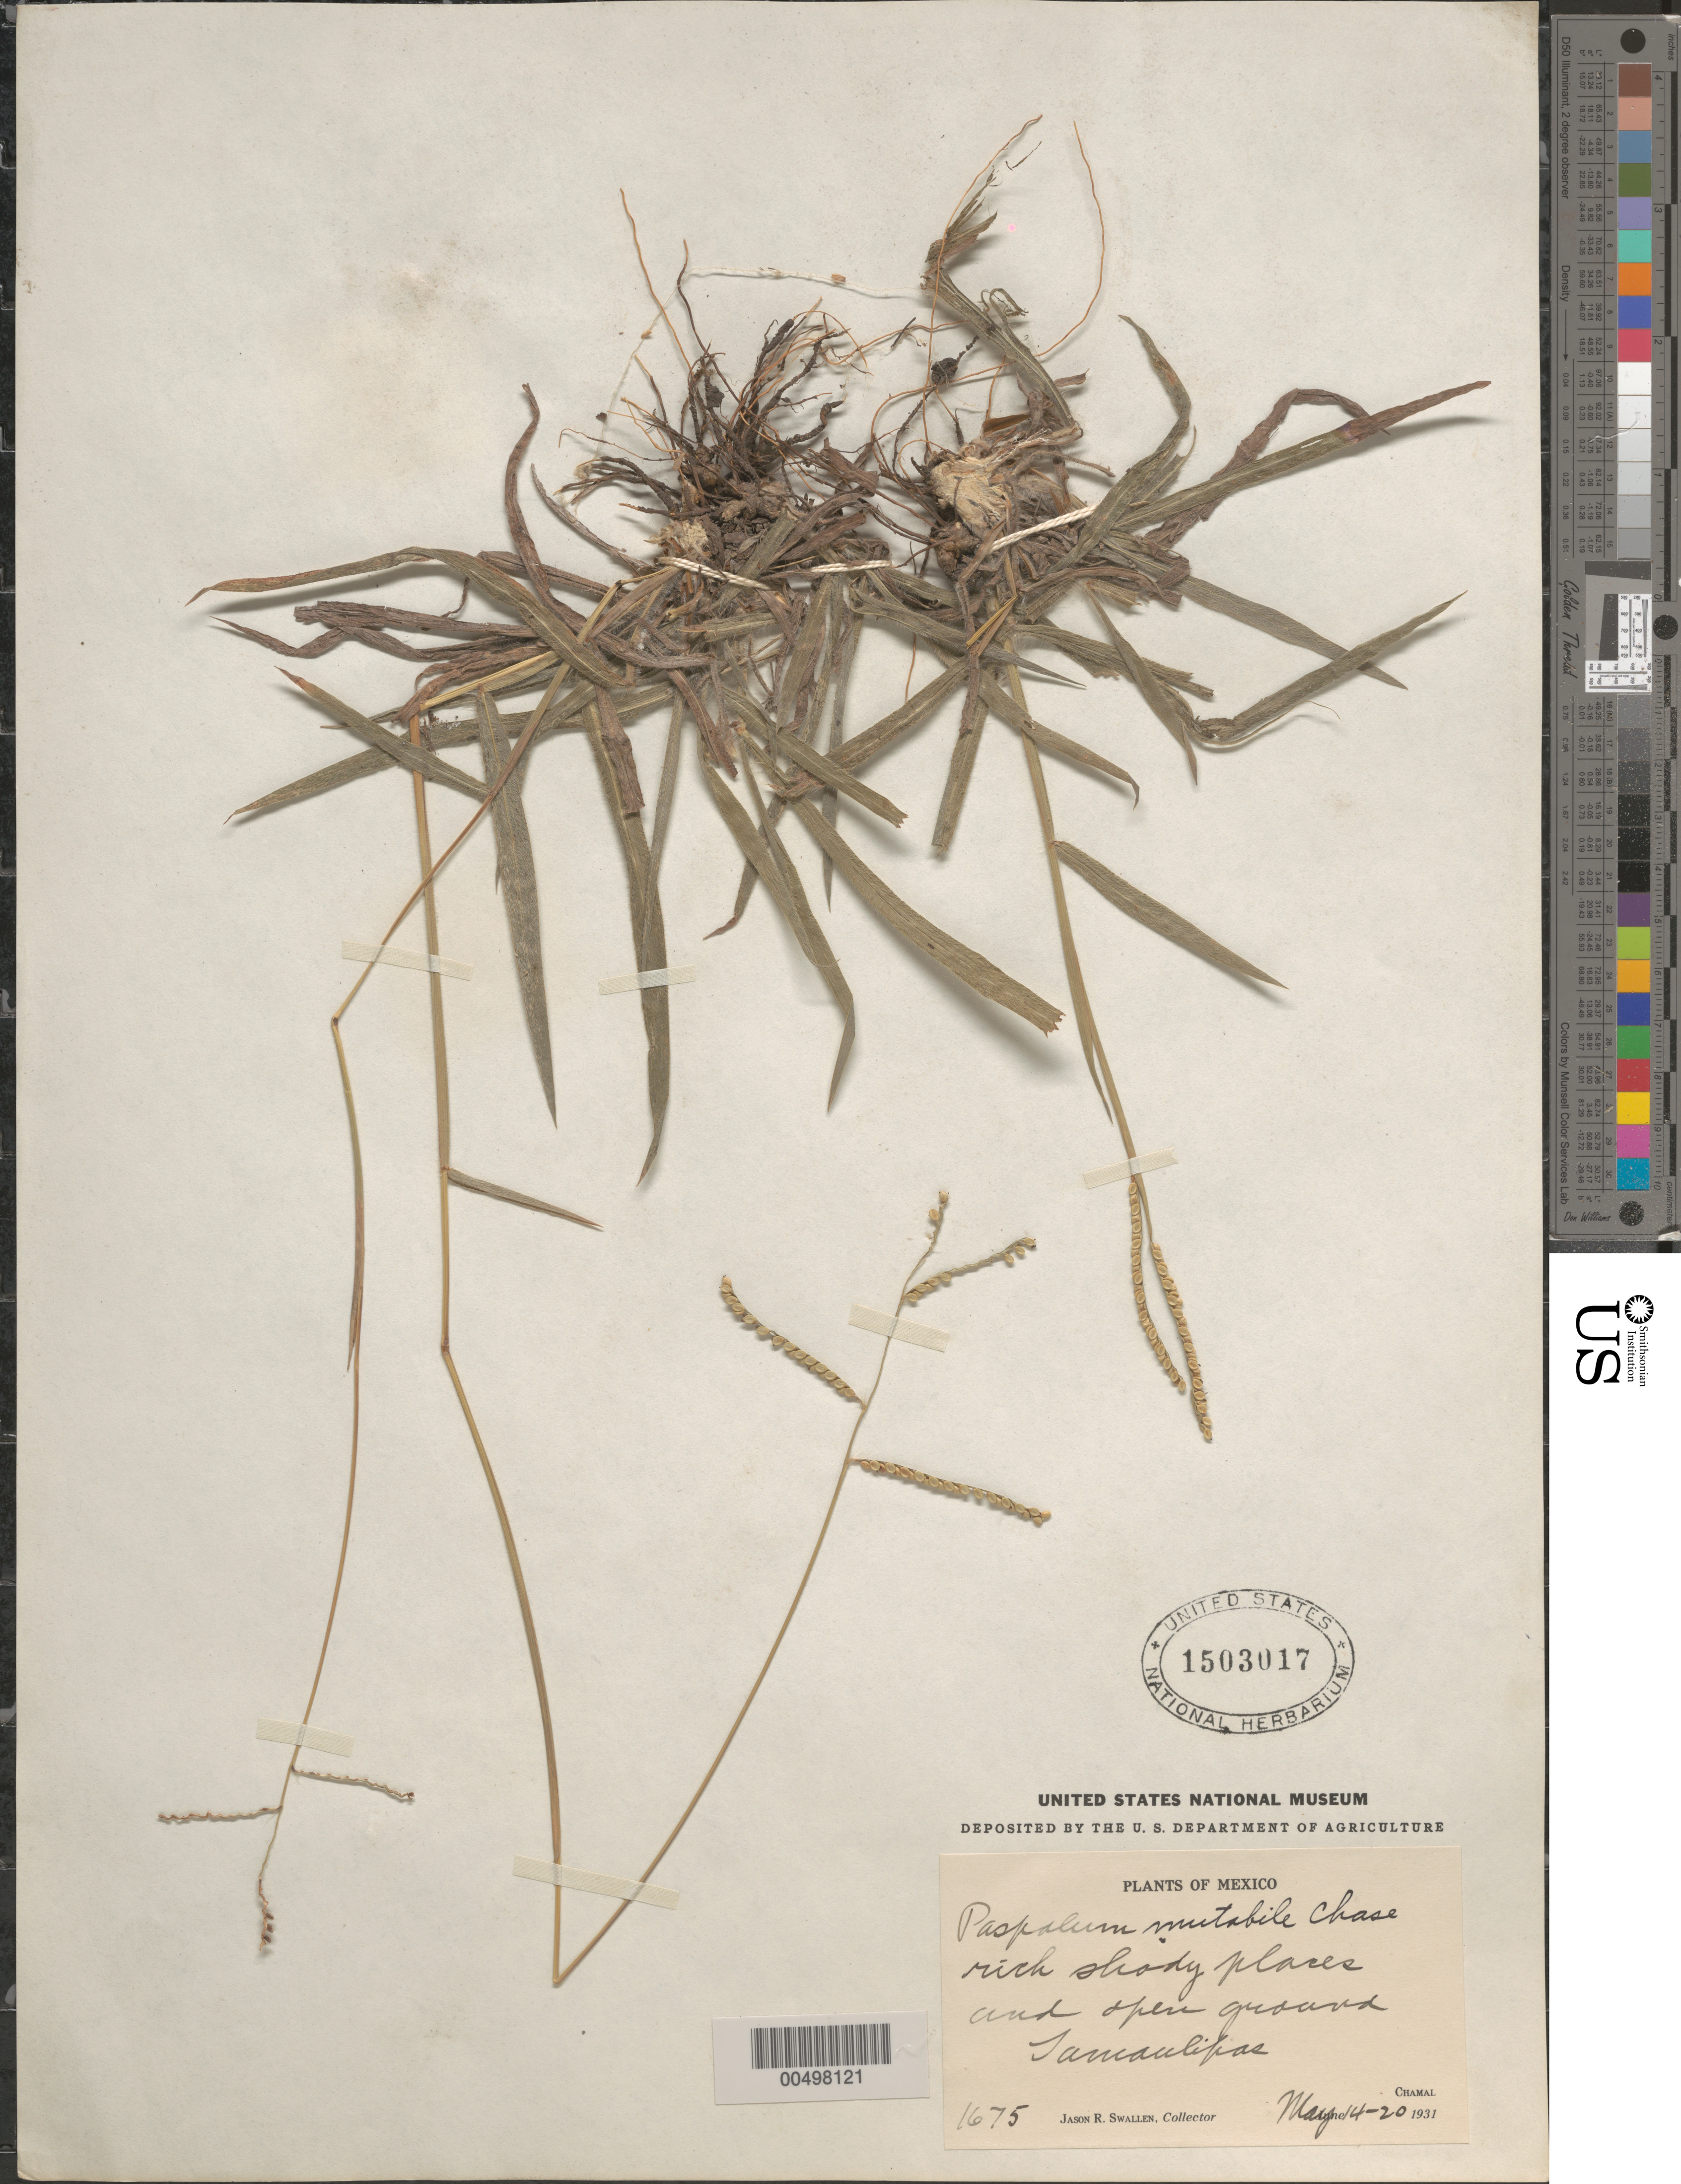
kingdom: Plantae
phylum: Tracheophyta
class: Liliopsida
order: Poales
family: Poaceae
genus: Paspalum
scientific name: Paspalum mutabile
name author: Chase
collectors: J. R. Swallen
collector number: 1675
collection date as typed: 14 May 1931 to 20 May 1931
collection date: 1931-05-14/1931-05-20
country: Mexico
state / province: Tamaulipas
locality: Chamal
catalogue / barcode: US 1503017